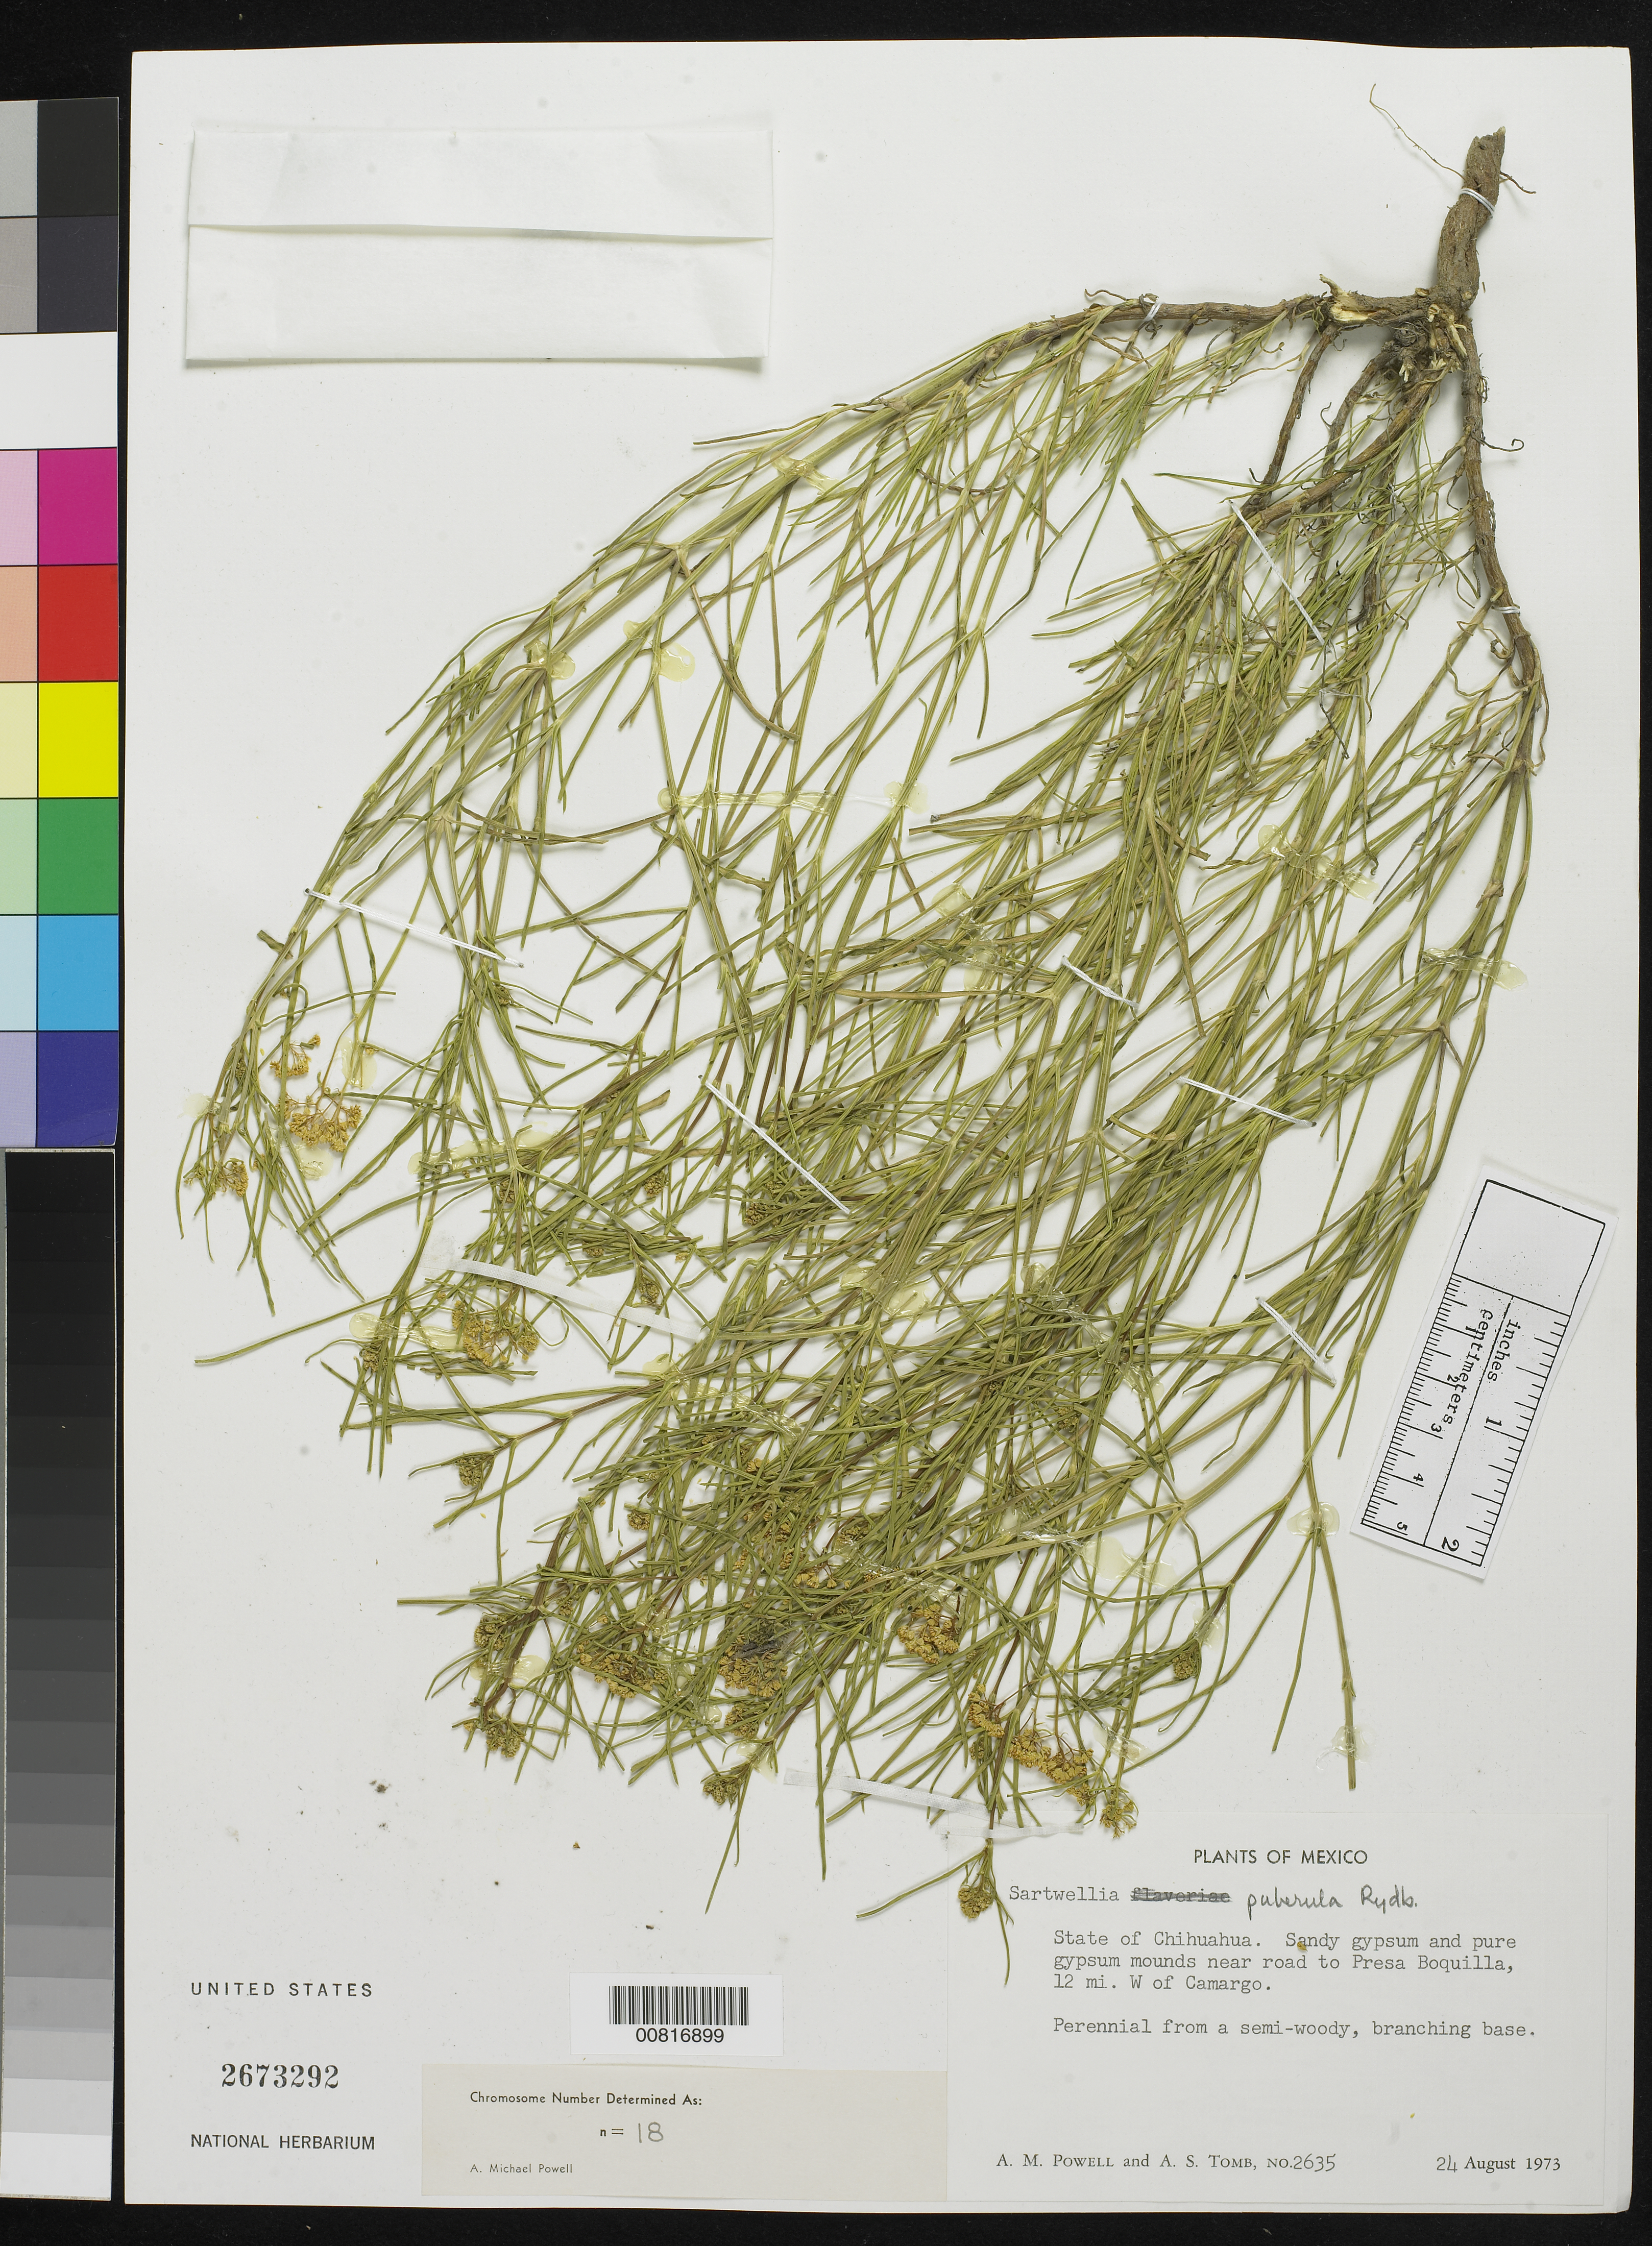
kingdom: Plantae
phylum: Tracheophyta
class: Magnoliopsida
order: Asterales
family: Asteraceae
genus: Sartwellia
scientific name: Sartwellia puberula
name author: Rydb.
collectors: A. M. Powell & A. Tomb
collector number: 2635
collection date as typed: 24 Aug 1973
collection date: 1973-08-24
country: Mexico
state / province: Chihuahua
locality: Near road to Presa Boquilla, 12 mi. W of Camargo, Chihuahua.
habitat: Sandy gypsum and pure gypsum mounds.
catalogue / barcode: US 2673292